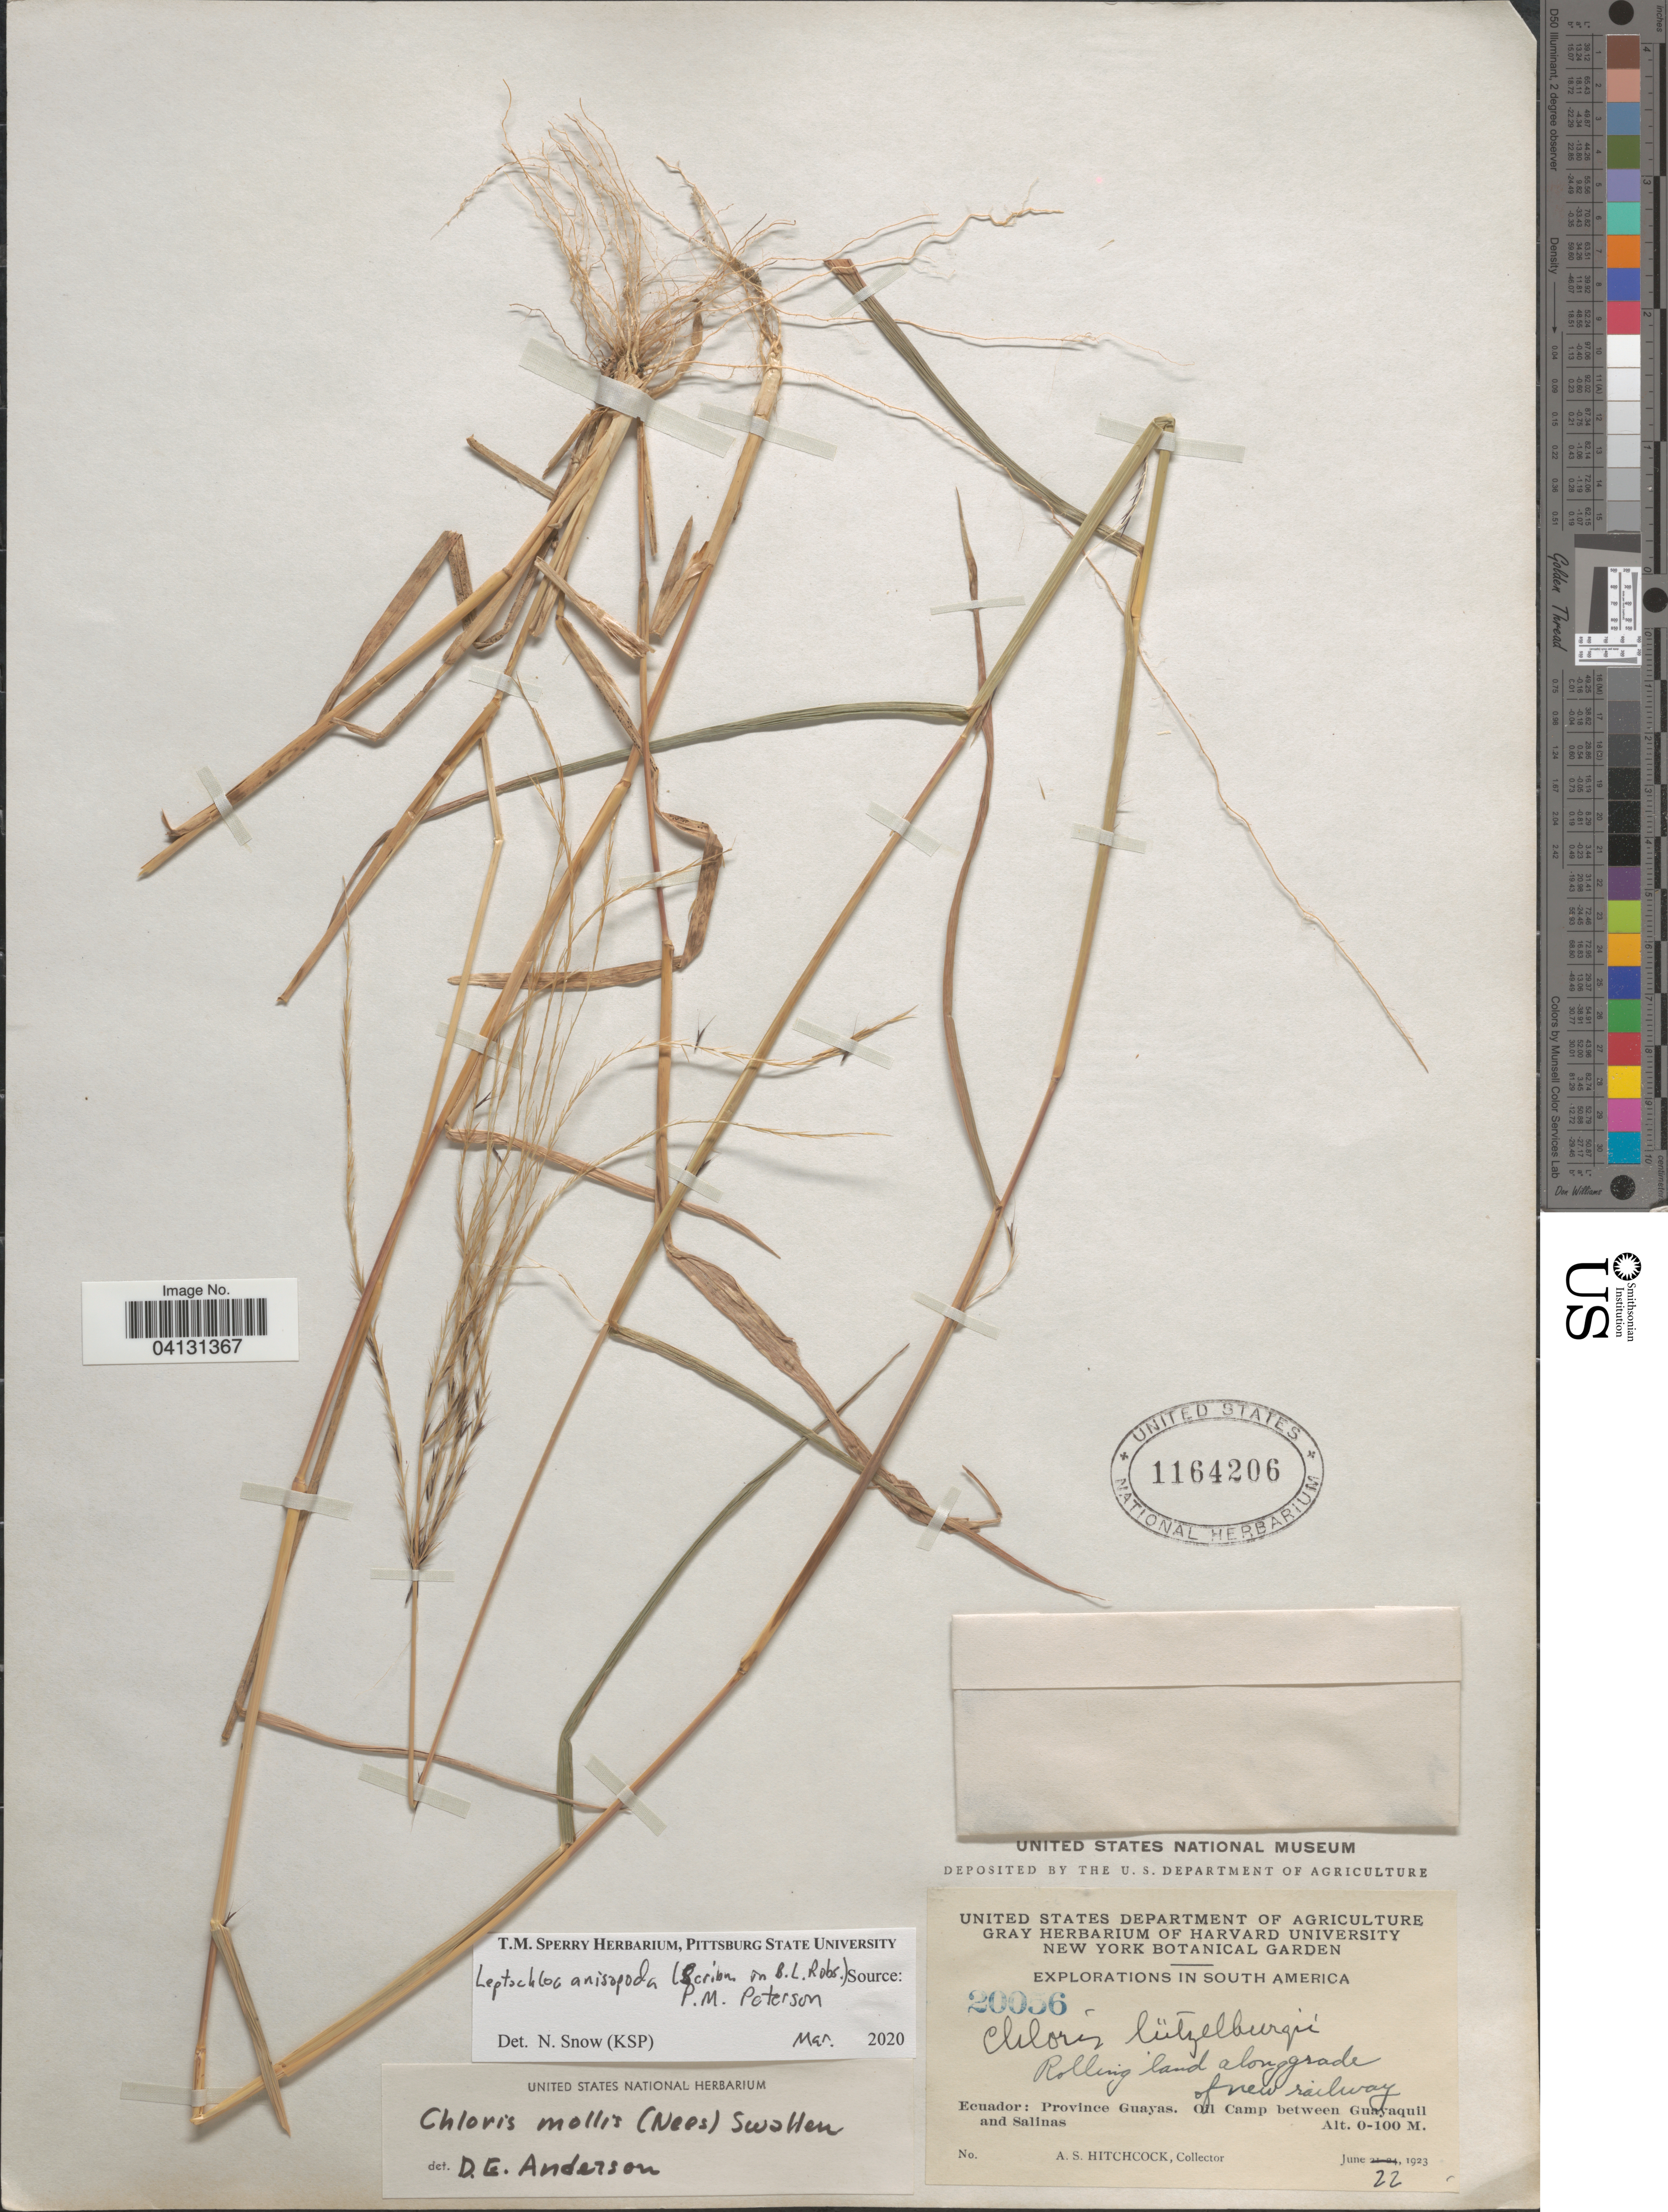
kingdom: Plantae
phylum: Tracheophyta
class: Liliopsida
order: Poales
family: Poaceae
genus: Leptochloa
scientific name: Leptochloa anisopoda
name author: (B.L. Rob. ex Scribn.) P.M. Peterson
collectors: A. S. Hitchcock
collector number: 20056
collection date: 1923-06-22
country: Ecuador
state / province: Guayas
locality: Explorations in South America. Oil Camp between Guayaquil and Salinas.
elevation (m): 0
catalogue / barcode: US 1164206